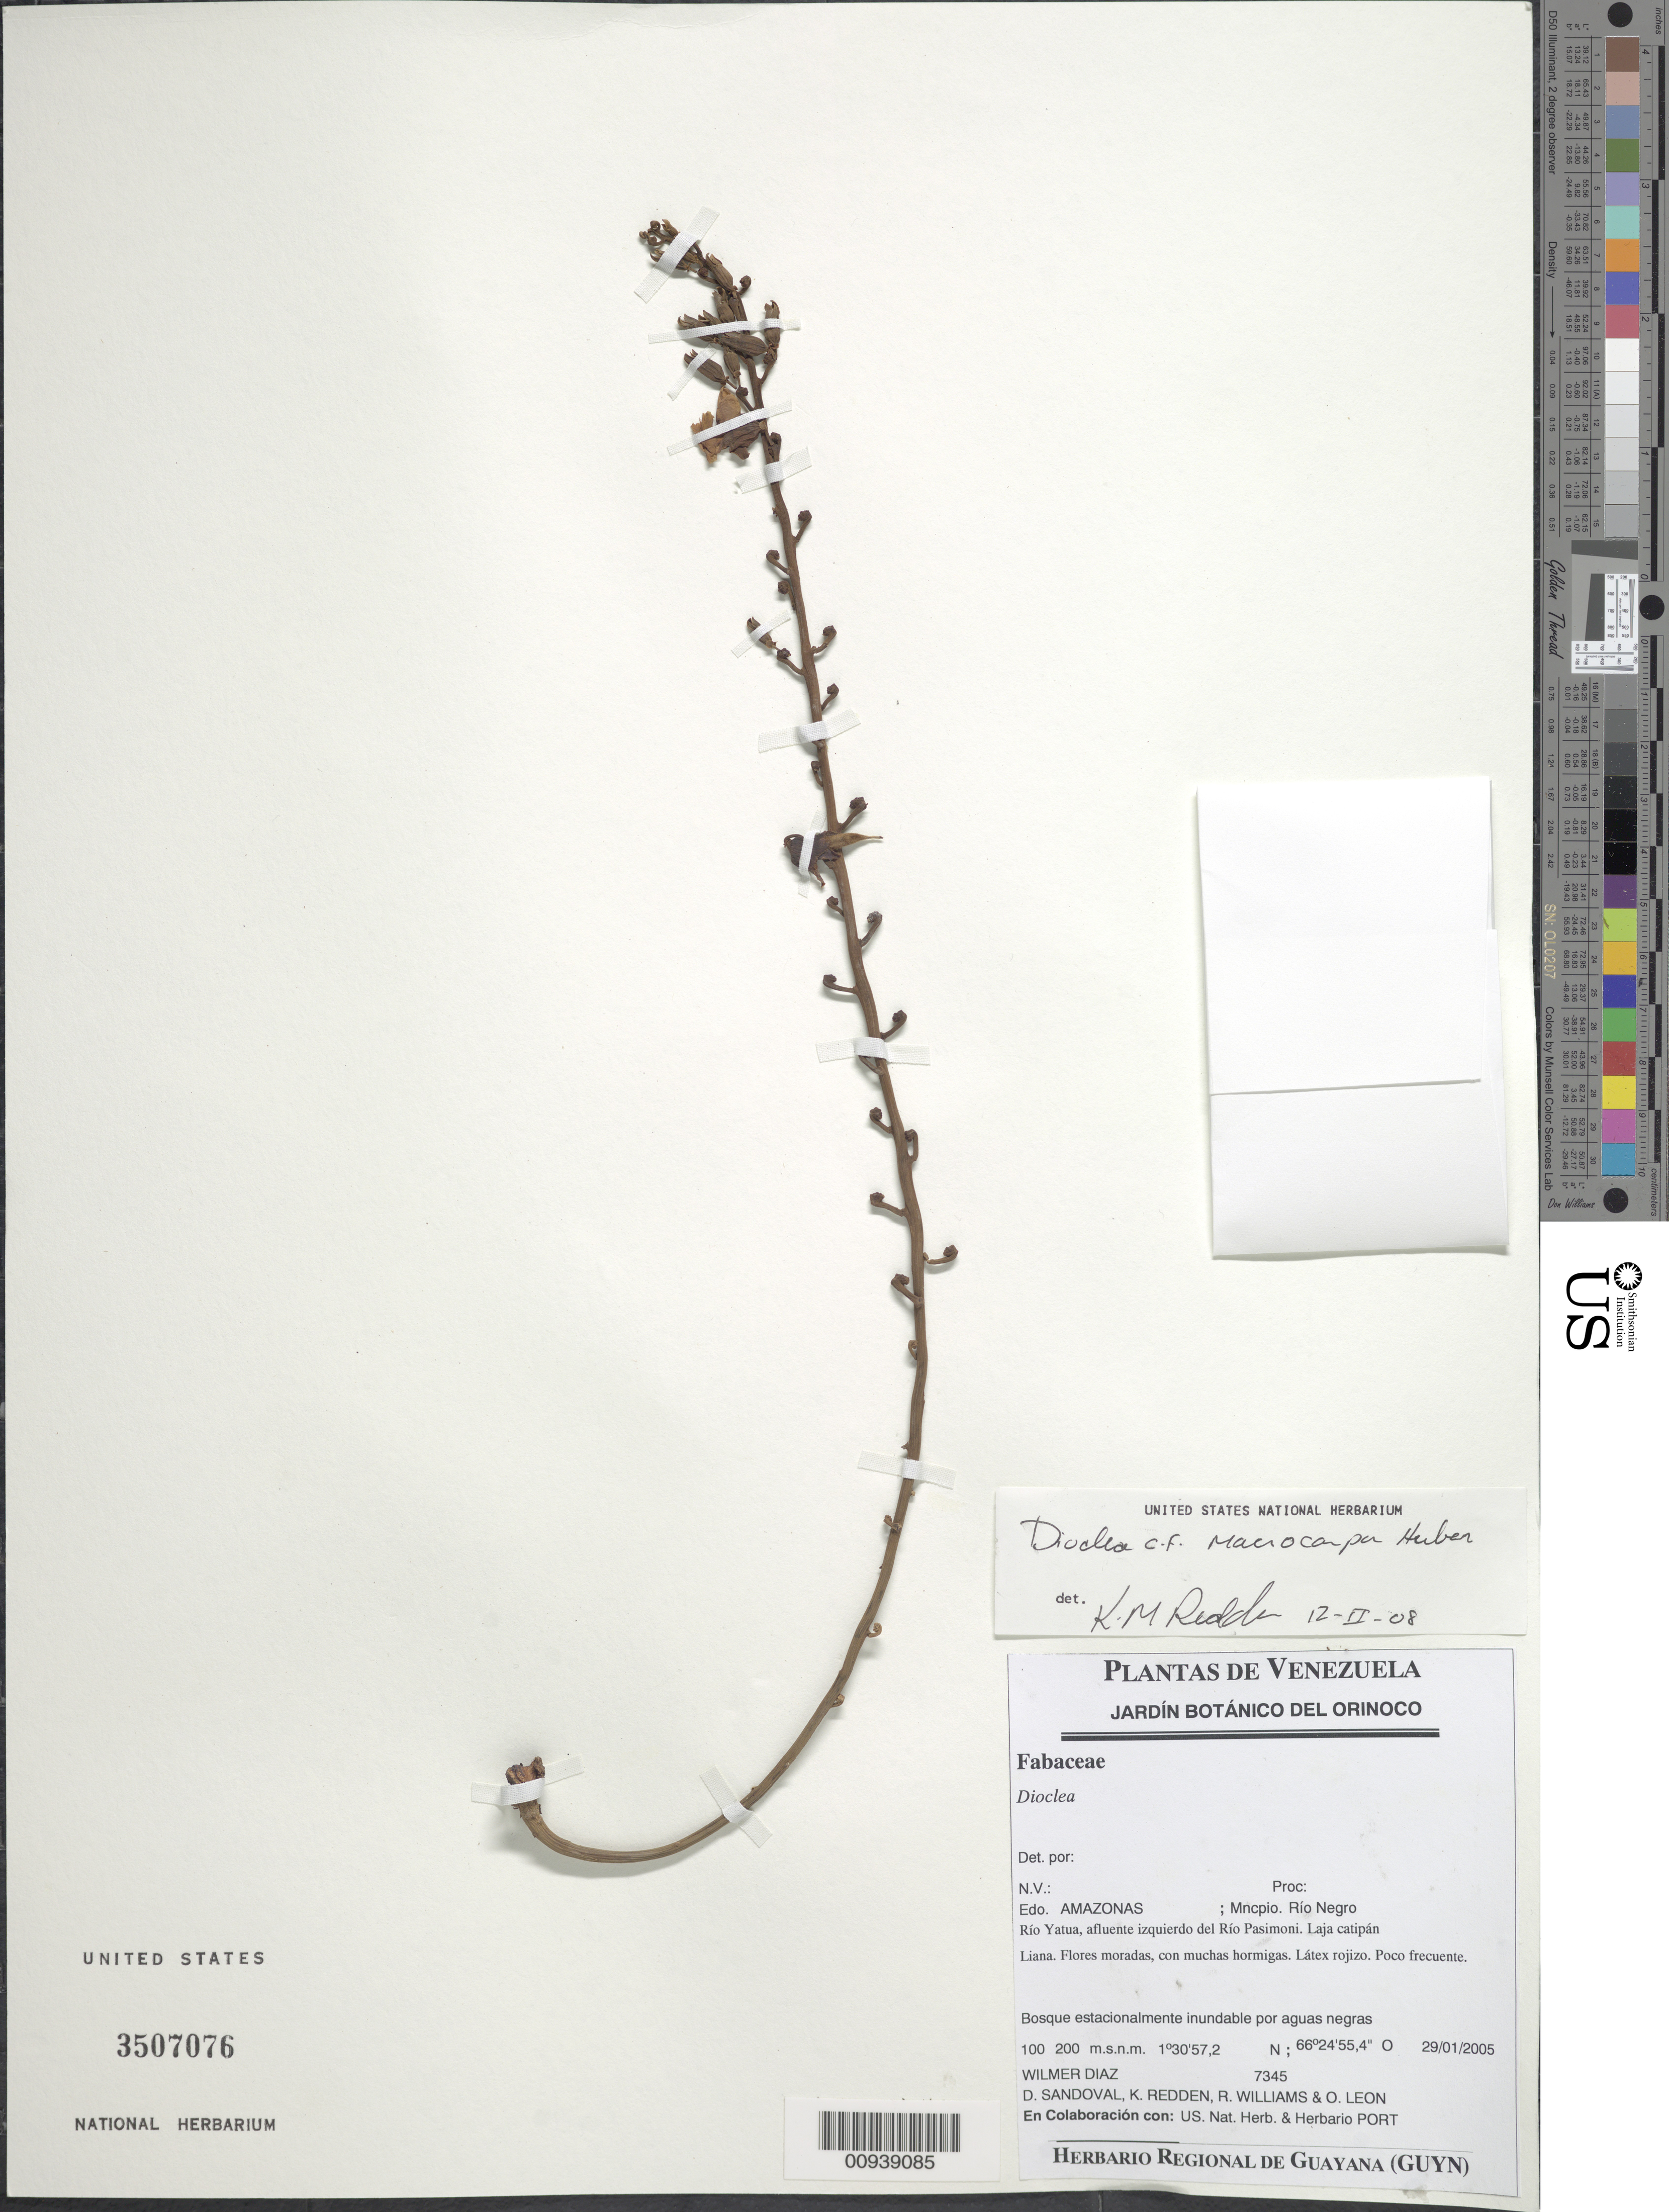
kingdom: Plantae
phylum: Tracheophyta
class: Magnoliopsida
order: Fabales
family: Fabaceae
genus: Macropsychanthus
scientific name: Macropsychanthus macrocarpus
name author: (Huber) L.P. Queiroz & Snak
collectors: W. Díaz P., D. Sandoval, K. M. Redden, R. Williams & O. León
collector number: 7345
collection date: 2005-01-29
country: Venezuela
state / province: Amazonas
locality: Mncpio Río Negro, Río Yatua, afluente izquierdo del Rio Pasimoni. Laja catipán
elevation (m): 100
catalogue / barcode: US 3507076